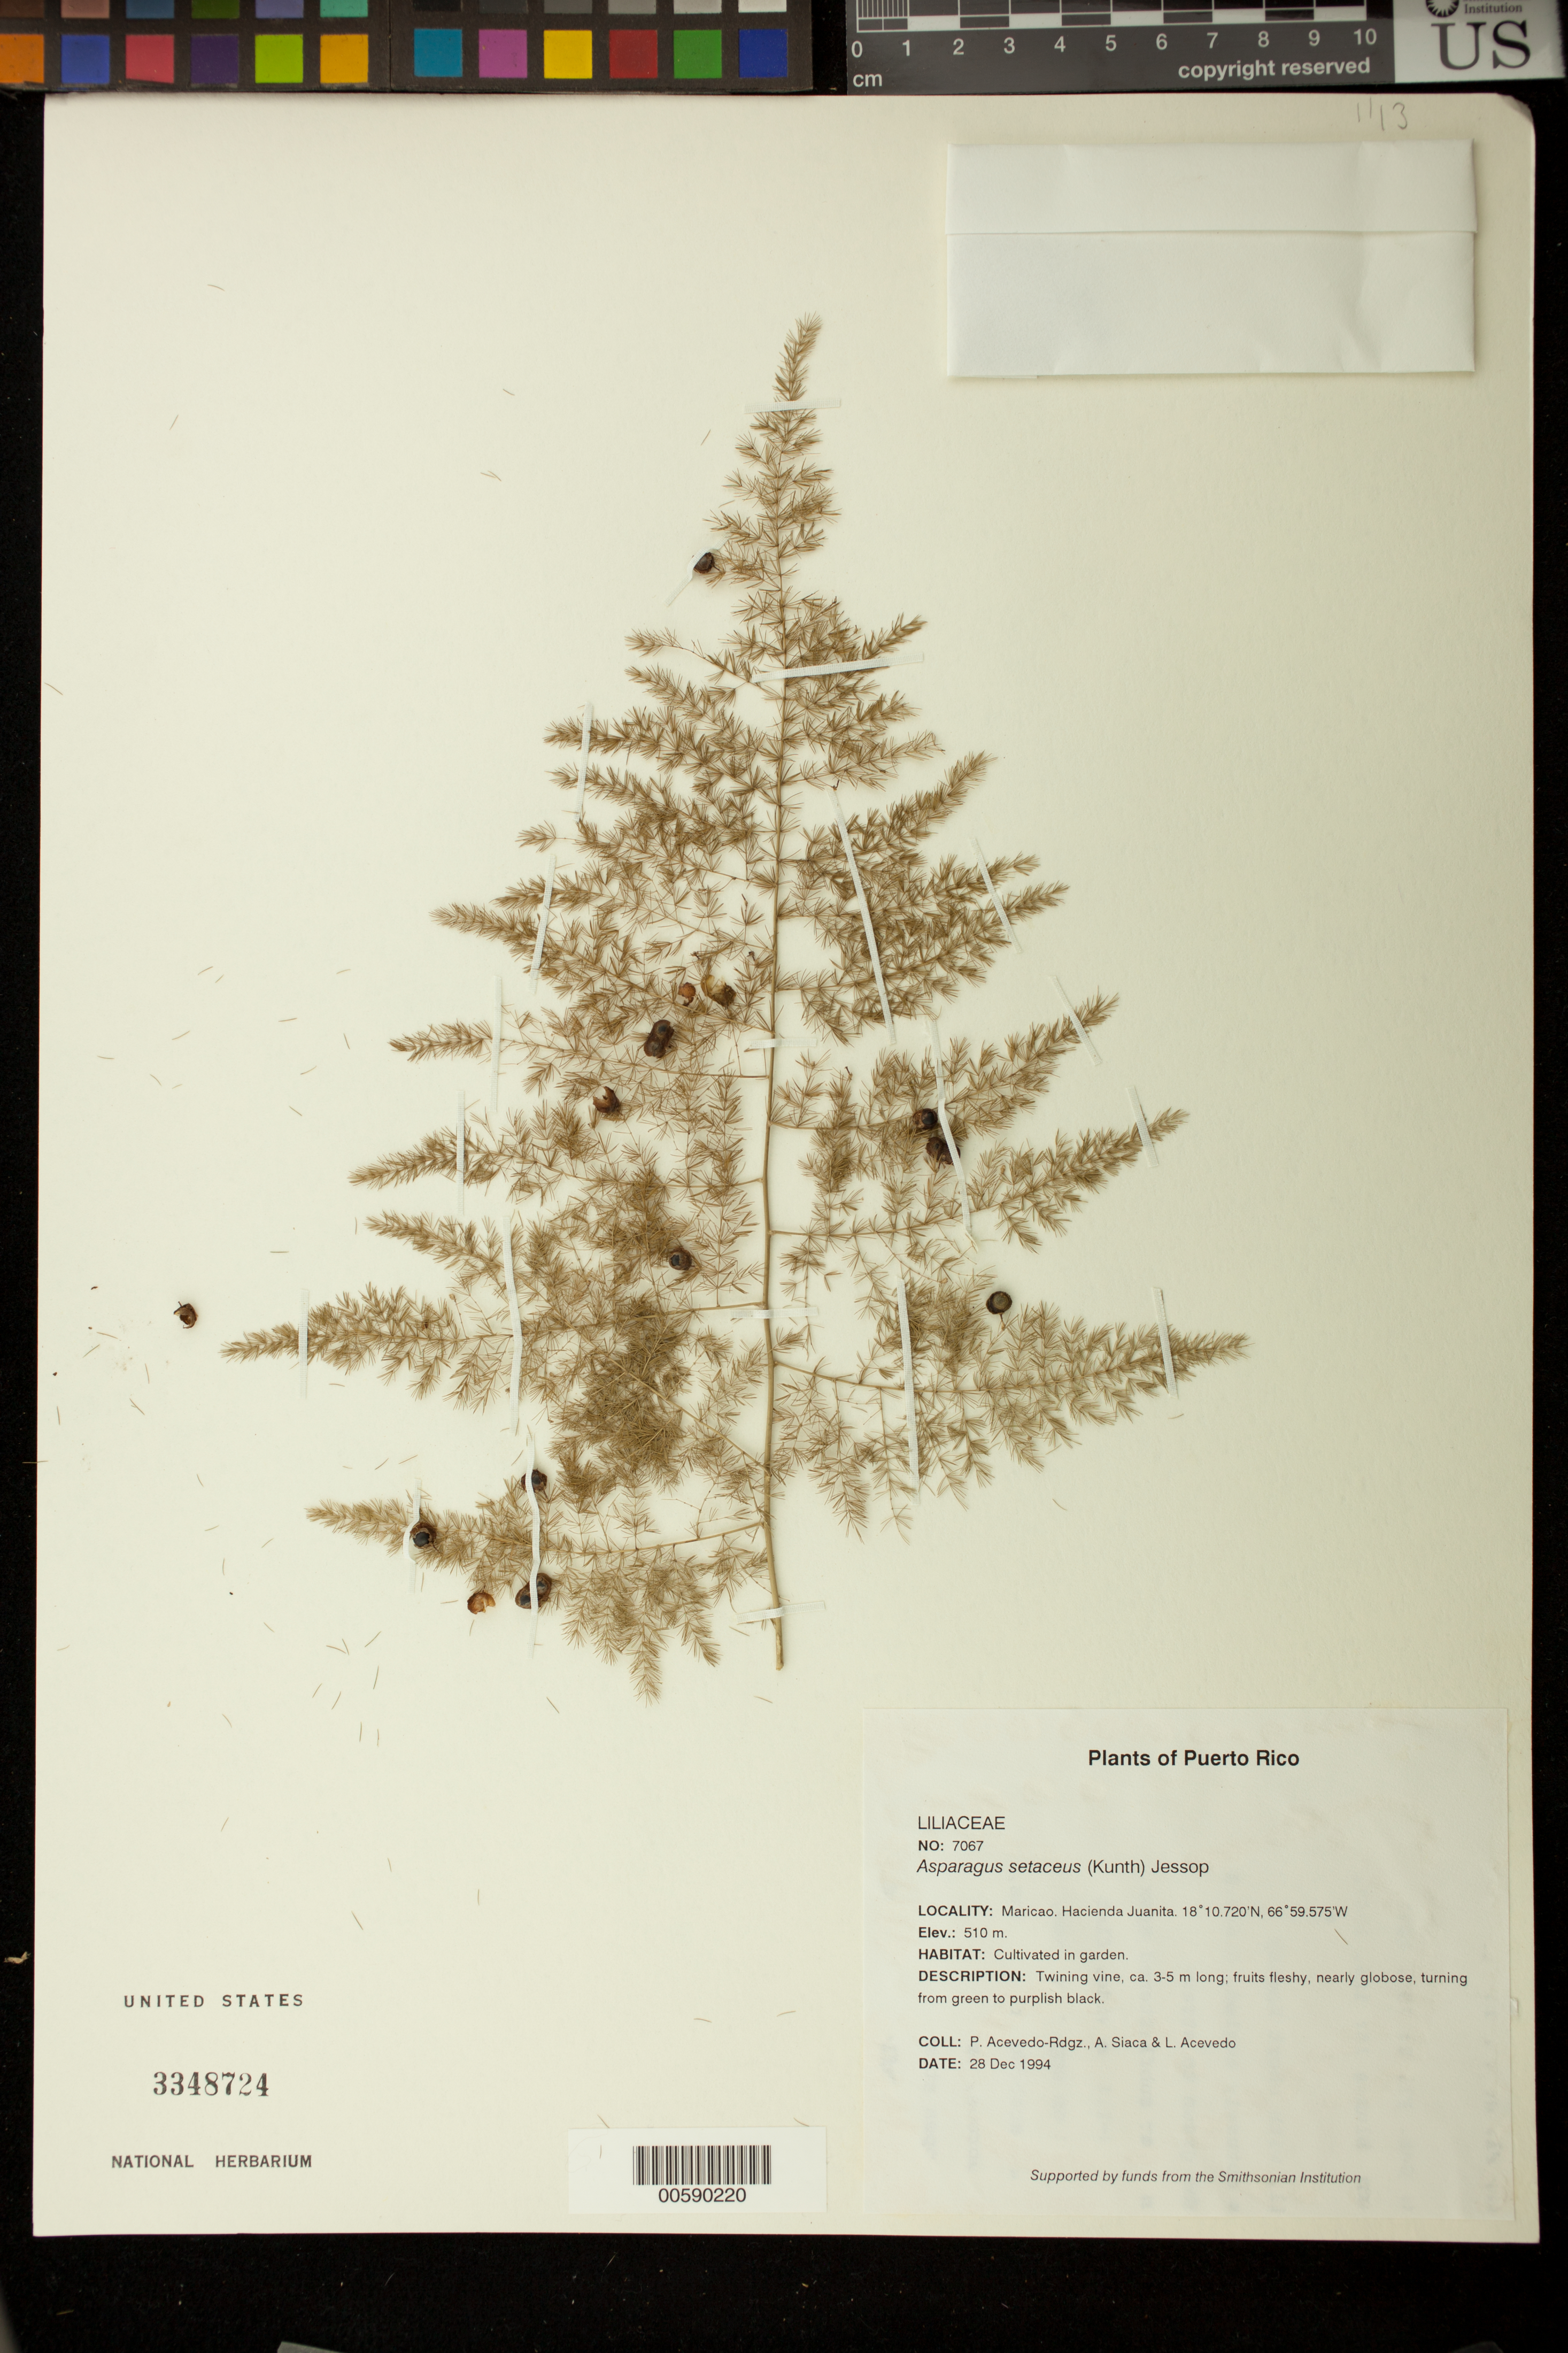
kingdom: Plantae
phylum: Tracheophyta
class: Liliopsida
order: Asparagales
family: Asparagaceae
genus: Asparagus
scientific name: Asparagus setaceus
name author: (Kunth) Jessop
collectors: P. Acevedo-Rodr., A. Siaca & L. Acevedo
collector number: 7067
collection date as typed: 28 Dec 1994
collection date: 1994-12-28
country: Puerto Rico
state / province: Maricao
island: Puerto Rico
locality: Maricao. Hacienda Juanita.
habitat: Cultivated in garden.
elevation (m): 510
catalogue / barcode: US 3348724